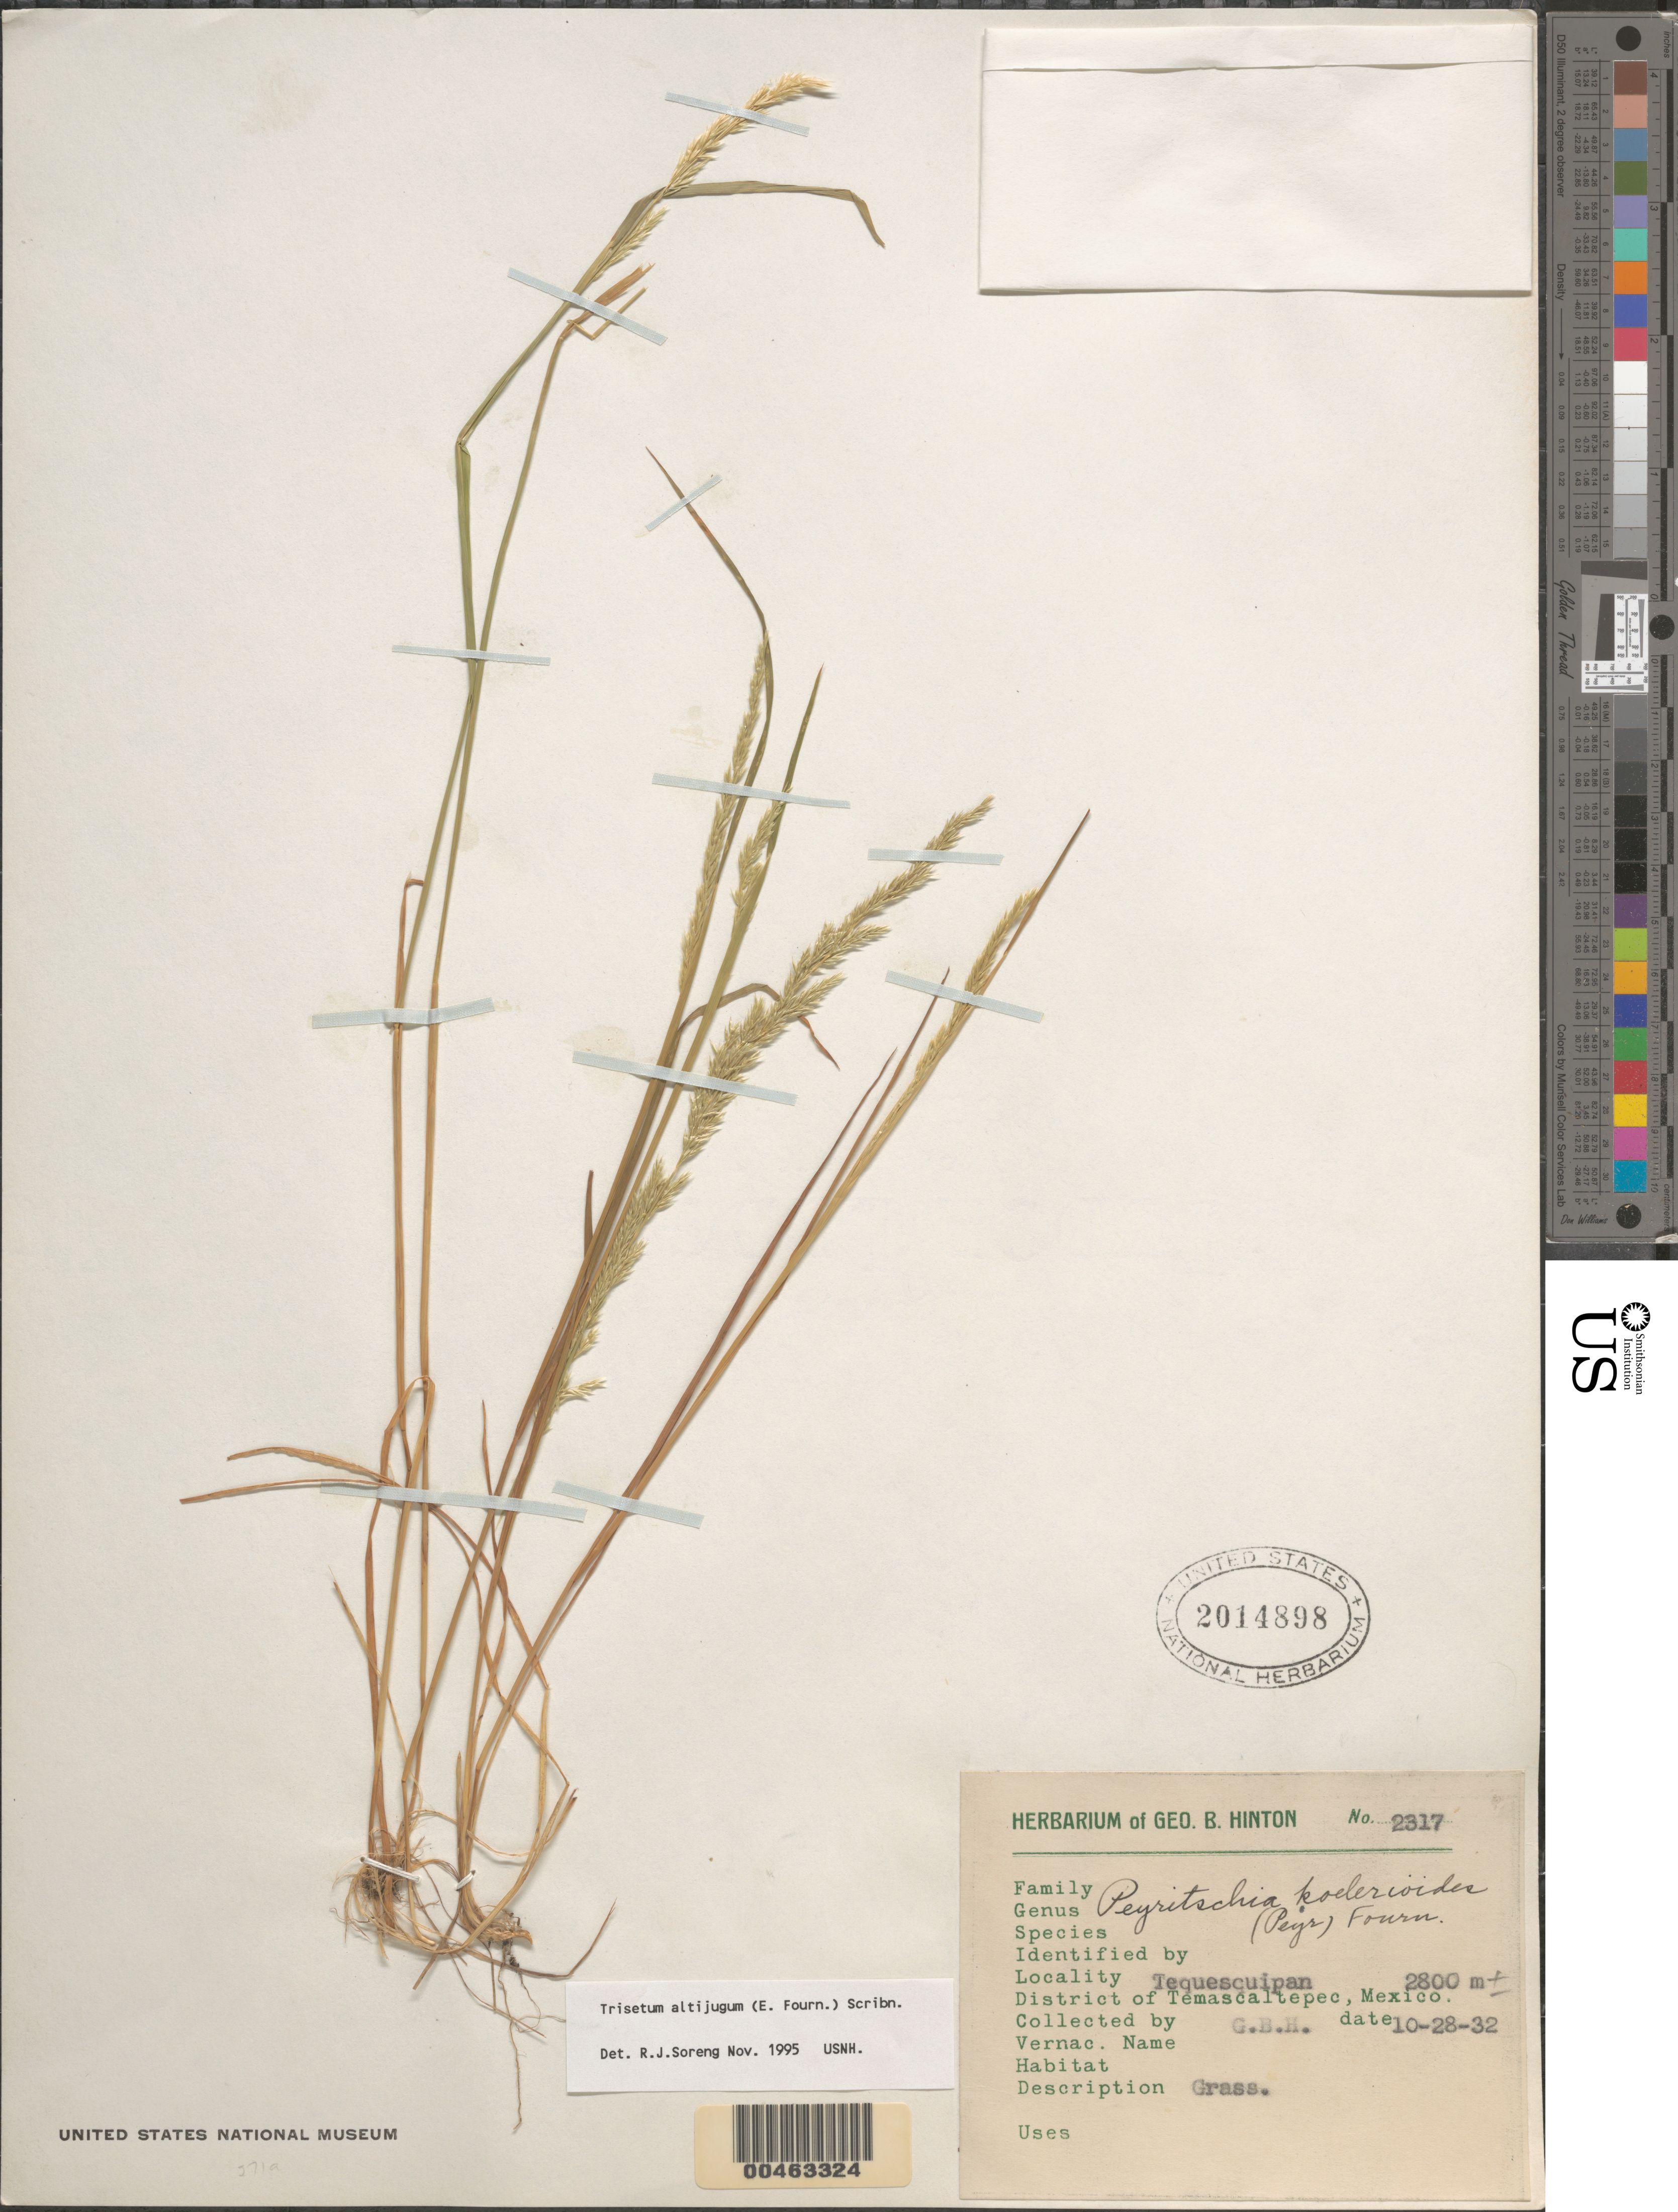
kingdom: Plantae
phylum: Tracheophyta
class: Liliopsida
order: Poales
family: Poaceae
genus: Trisetum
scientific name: Trisetum altijugum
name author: (E. Fourn.) Scribn.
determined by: Soreng, Robert J., Research Associate (BOT), Smithsonian Institution - National Museum of Natural History (UNITED STATES)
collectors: G. B. Hinton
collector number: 2317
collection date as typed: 28 Oct 1932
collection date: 1932-10-28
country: Mexico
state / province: México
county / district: Temascaltepec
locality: Temascaltepec Dist, Tequescuipan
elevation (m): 2800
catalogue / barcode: US 2014898